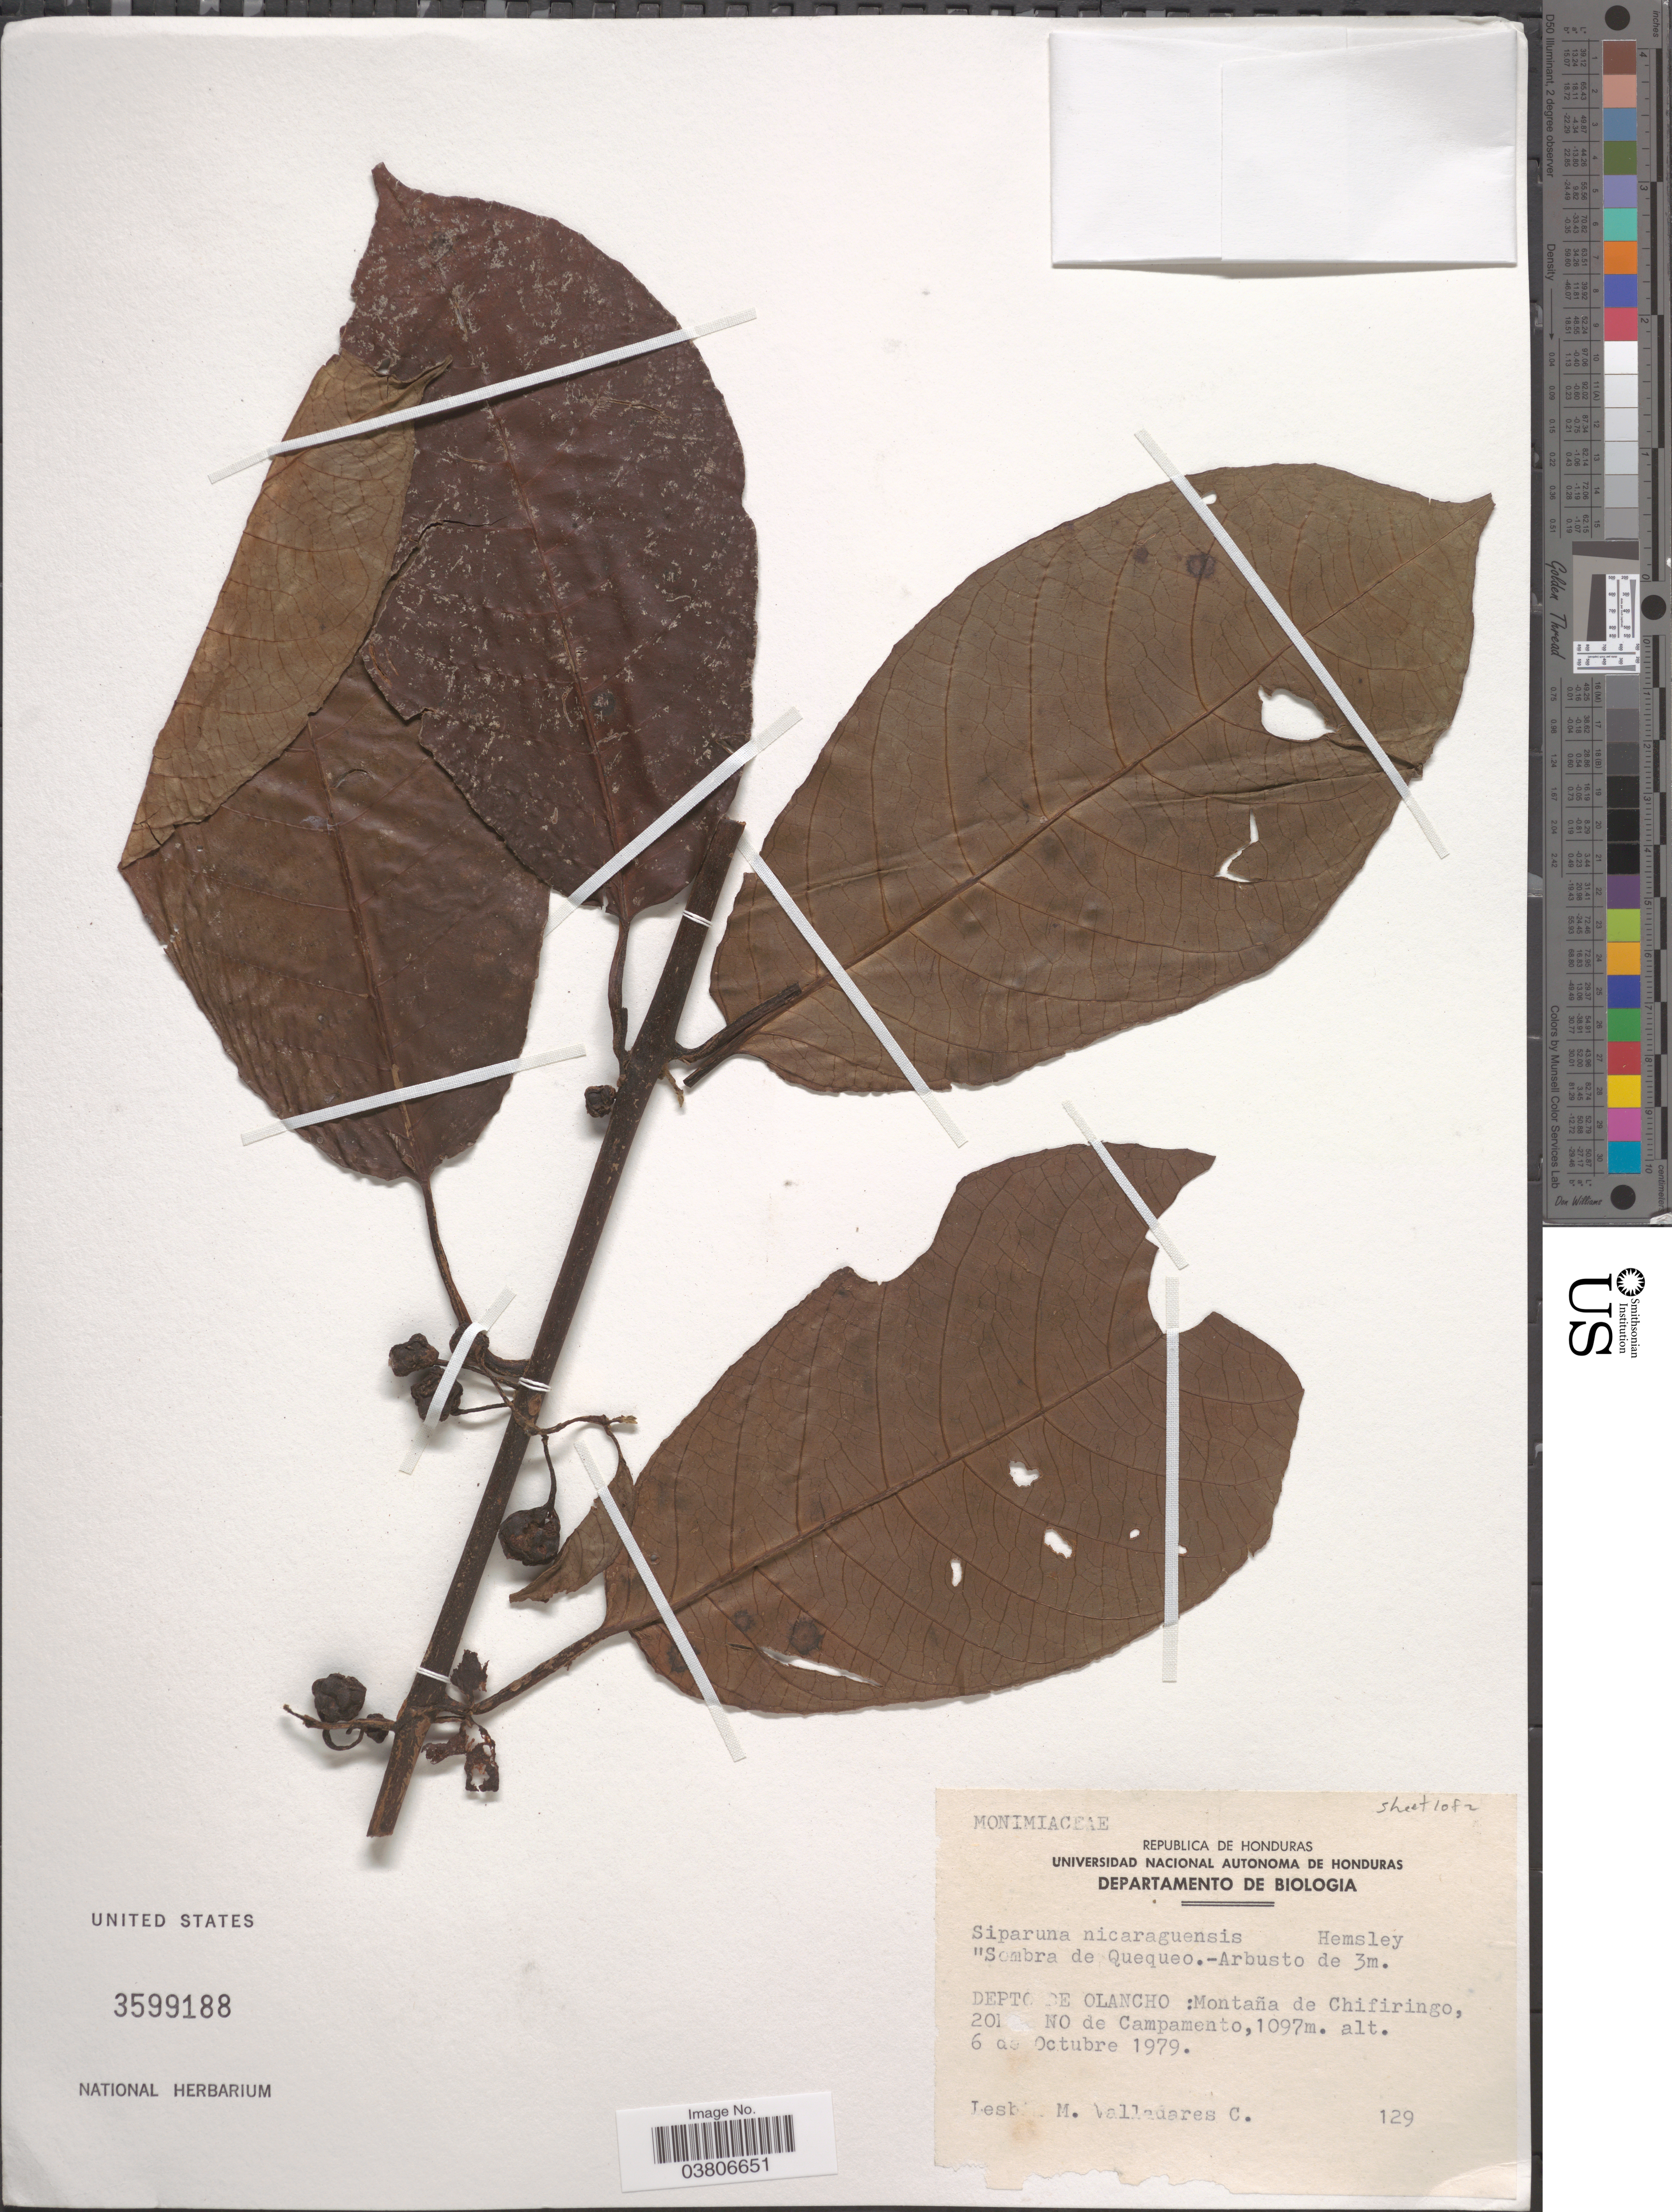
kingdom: Plantae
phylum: Tracheophyta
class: Magnoliopsida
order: Laurales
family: Siparunaceae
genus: Siparuna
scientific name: Siparuna thecaphora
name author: (Poepp. & Endl.) A. DC.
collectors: L. Valladares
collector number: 129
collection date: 1979-10-06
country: Honduras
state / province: Olancho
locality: Depto de Olancho: Montaña de Chifiringo, 201 km NO de Campamento.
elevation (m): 1097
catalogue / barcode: US 3599188